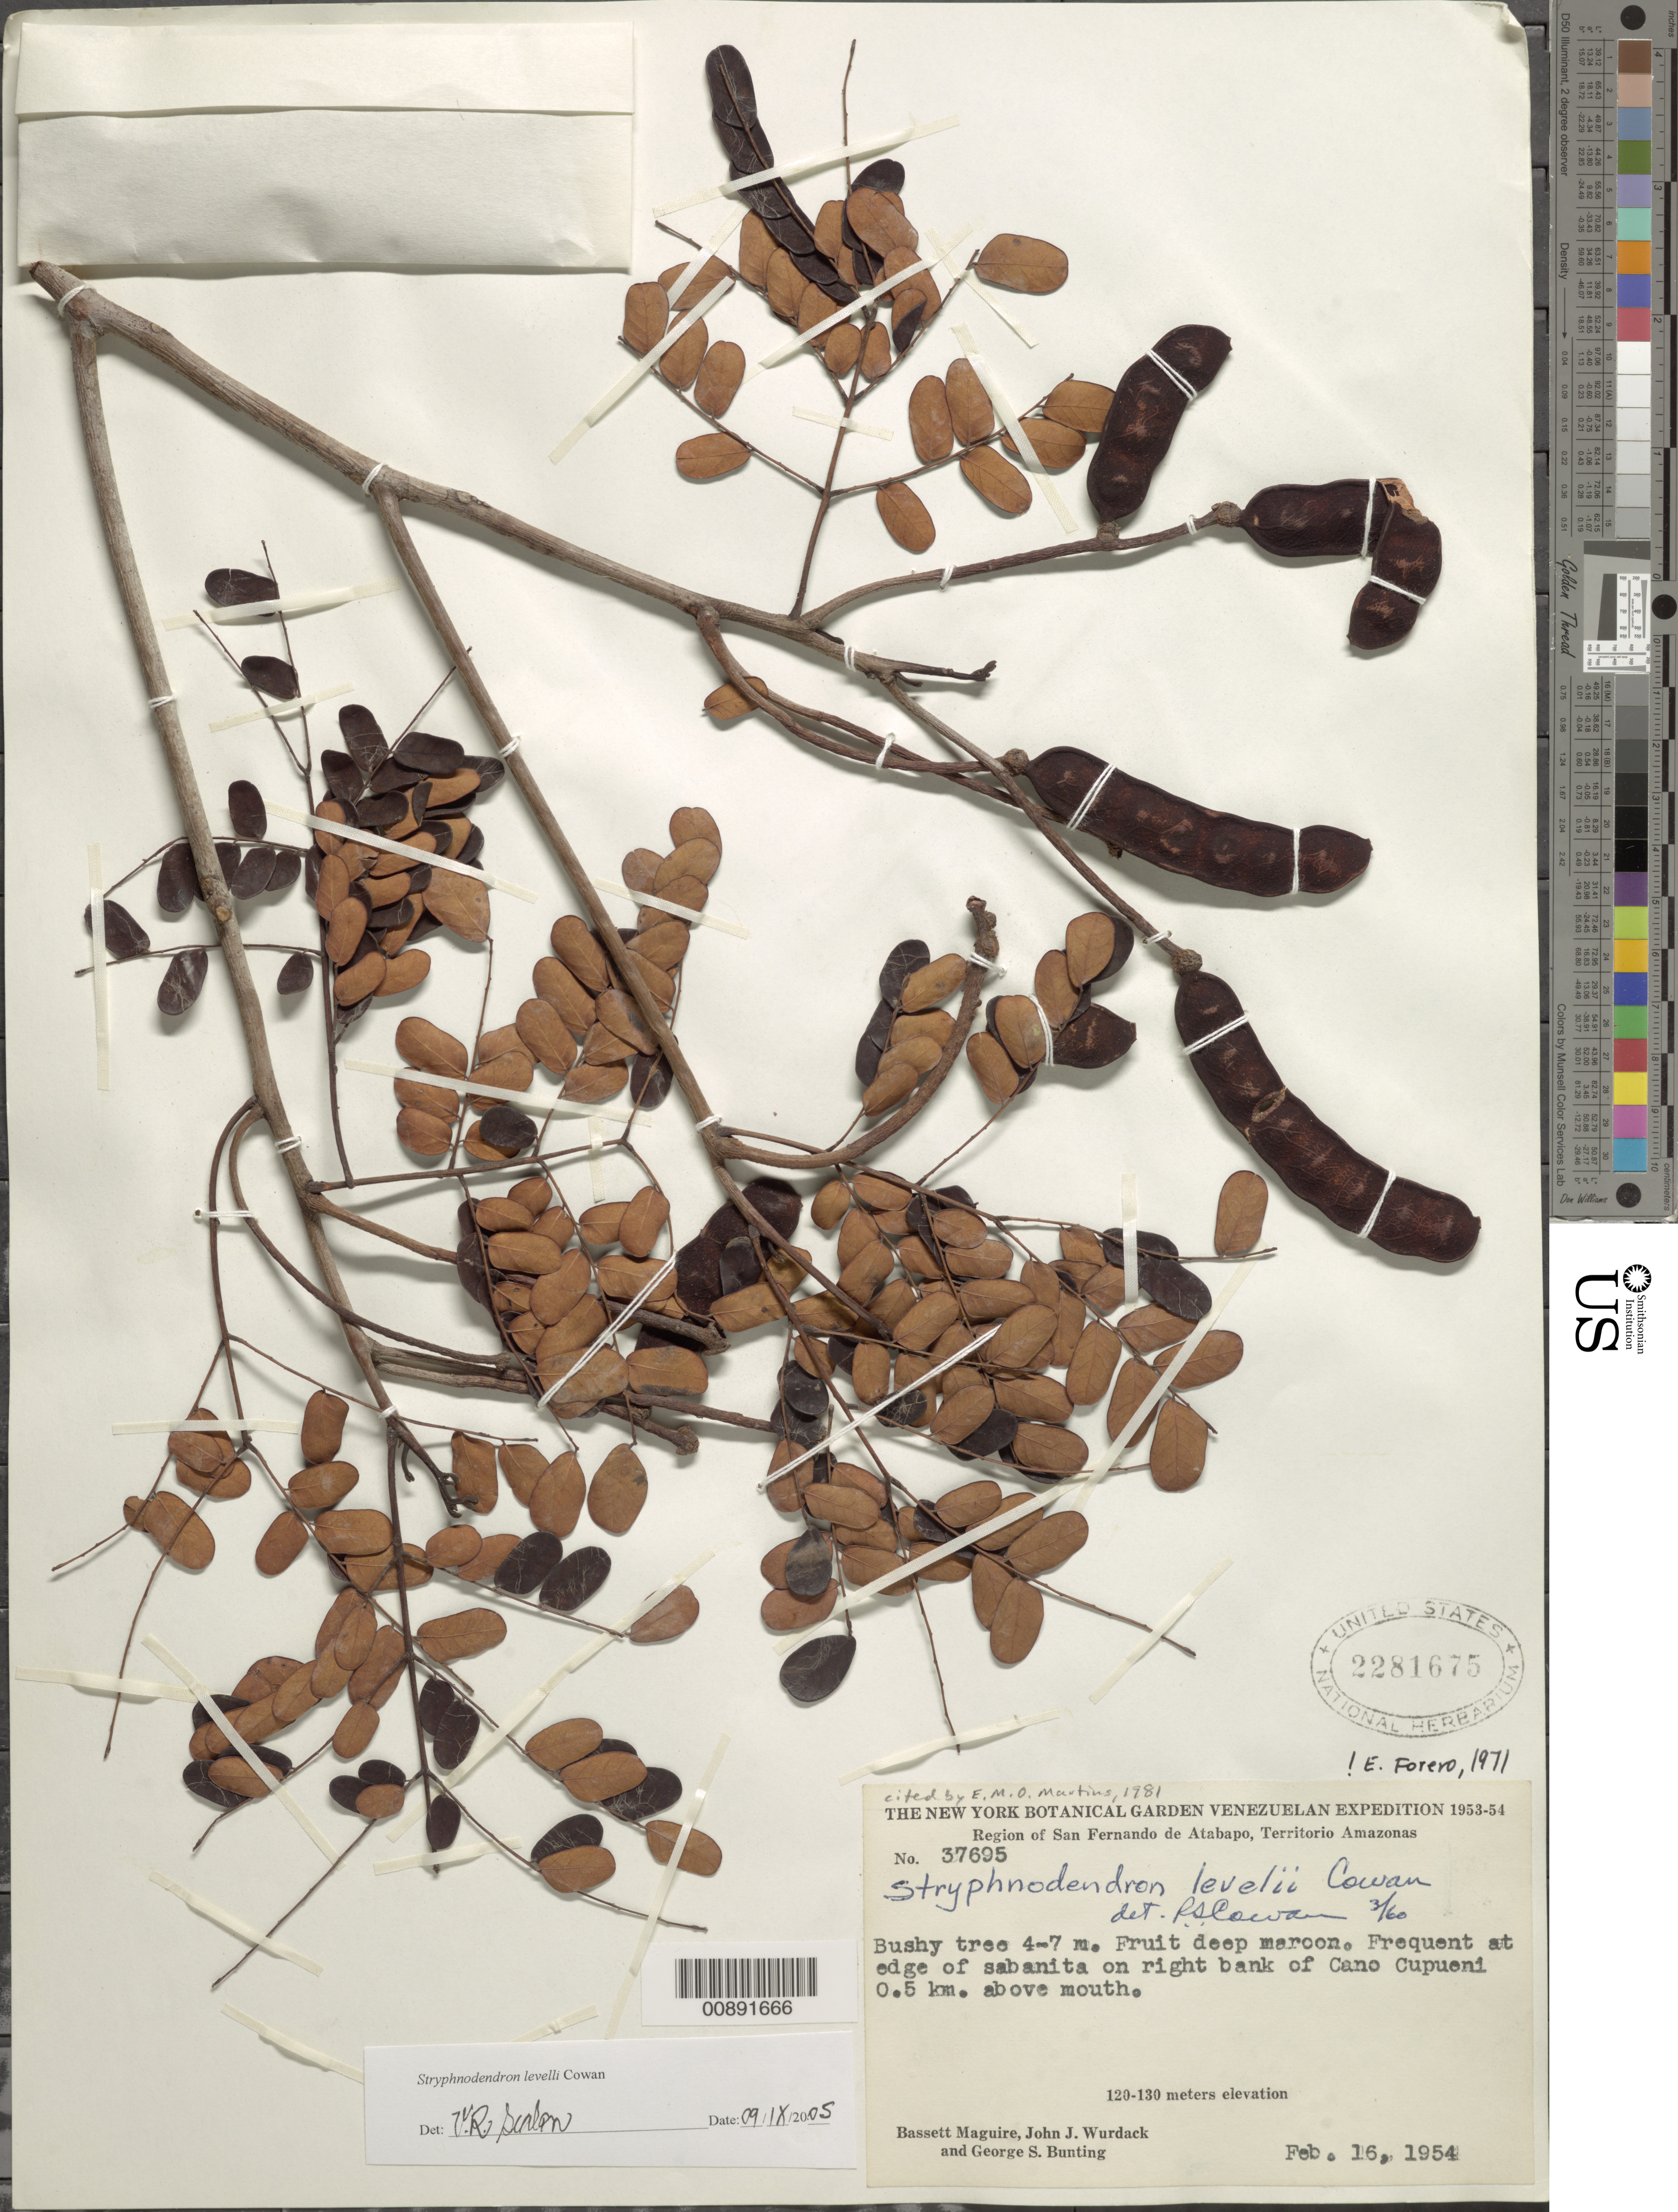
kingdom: Plantae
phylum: Tracheophyta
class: Magnoliopsida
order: Fabales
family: Fabaceae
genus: Stryphnodendron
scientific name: Stryphnodendron levelii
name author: R.S. Cowan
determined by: Scalon, V. R.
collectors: B. Maguire, J. J. Wurdack & G. S. Bunting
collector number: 37695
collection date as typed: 16-Feb-54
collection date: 1954-02-16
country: Venezuela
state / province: Amazonas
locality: Caño Cupueni, 0.5 km above mouth; San Fernando de Atabapo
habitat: Edge of sabanita on bank of Caño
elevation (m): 120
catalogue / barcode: US 2281675